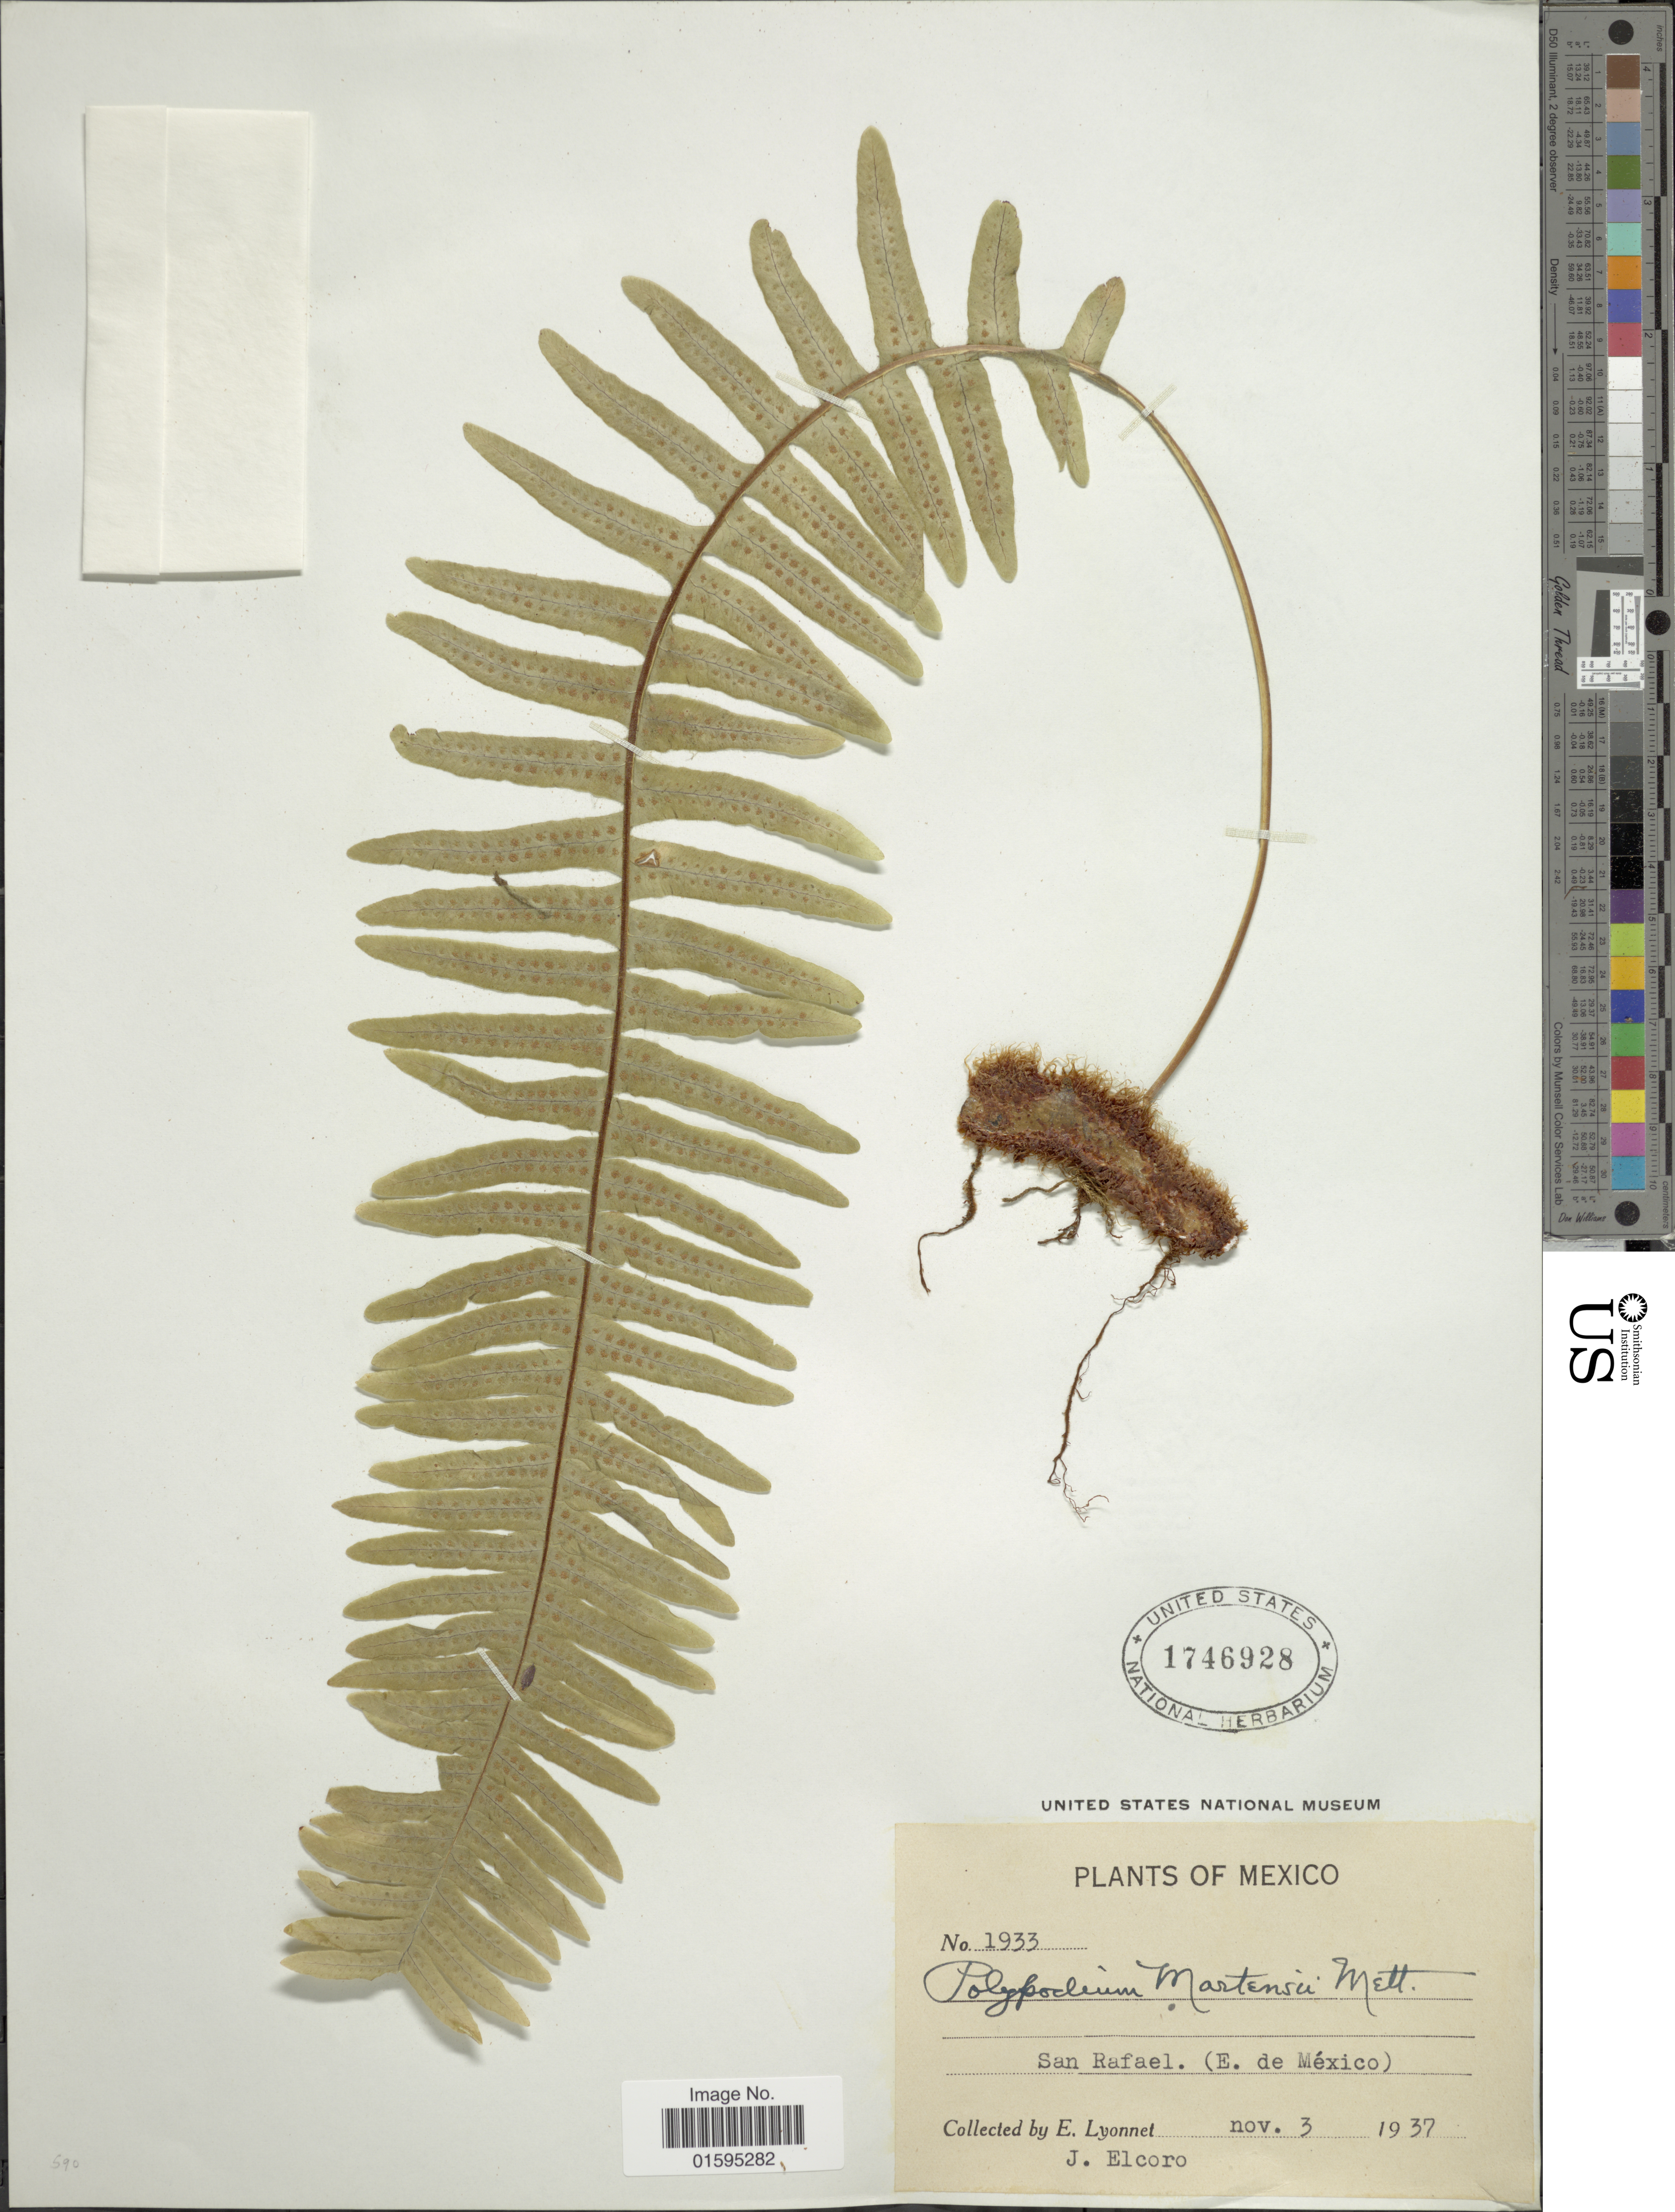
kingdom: Plantae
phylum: Tracheophyta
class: Polypodiopsida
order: Polypodiales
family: Polypodiaceae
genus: Polypodium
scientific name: Polypodium martensii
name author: Mett.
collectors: E. Lyonnet & J. Elcoro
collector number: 1933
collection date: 1937-11-03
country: Mexico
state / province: México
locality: San Rafael (E. de México)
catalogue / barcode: US 1746928